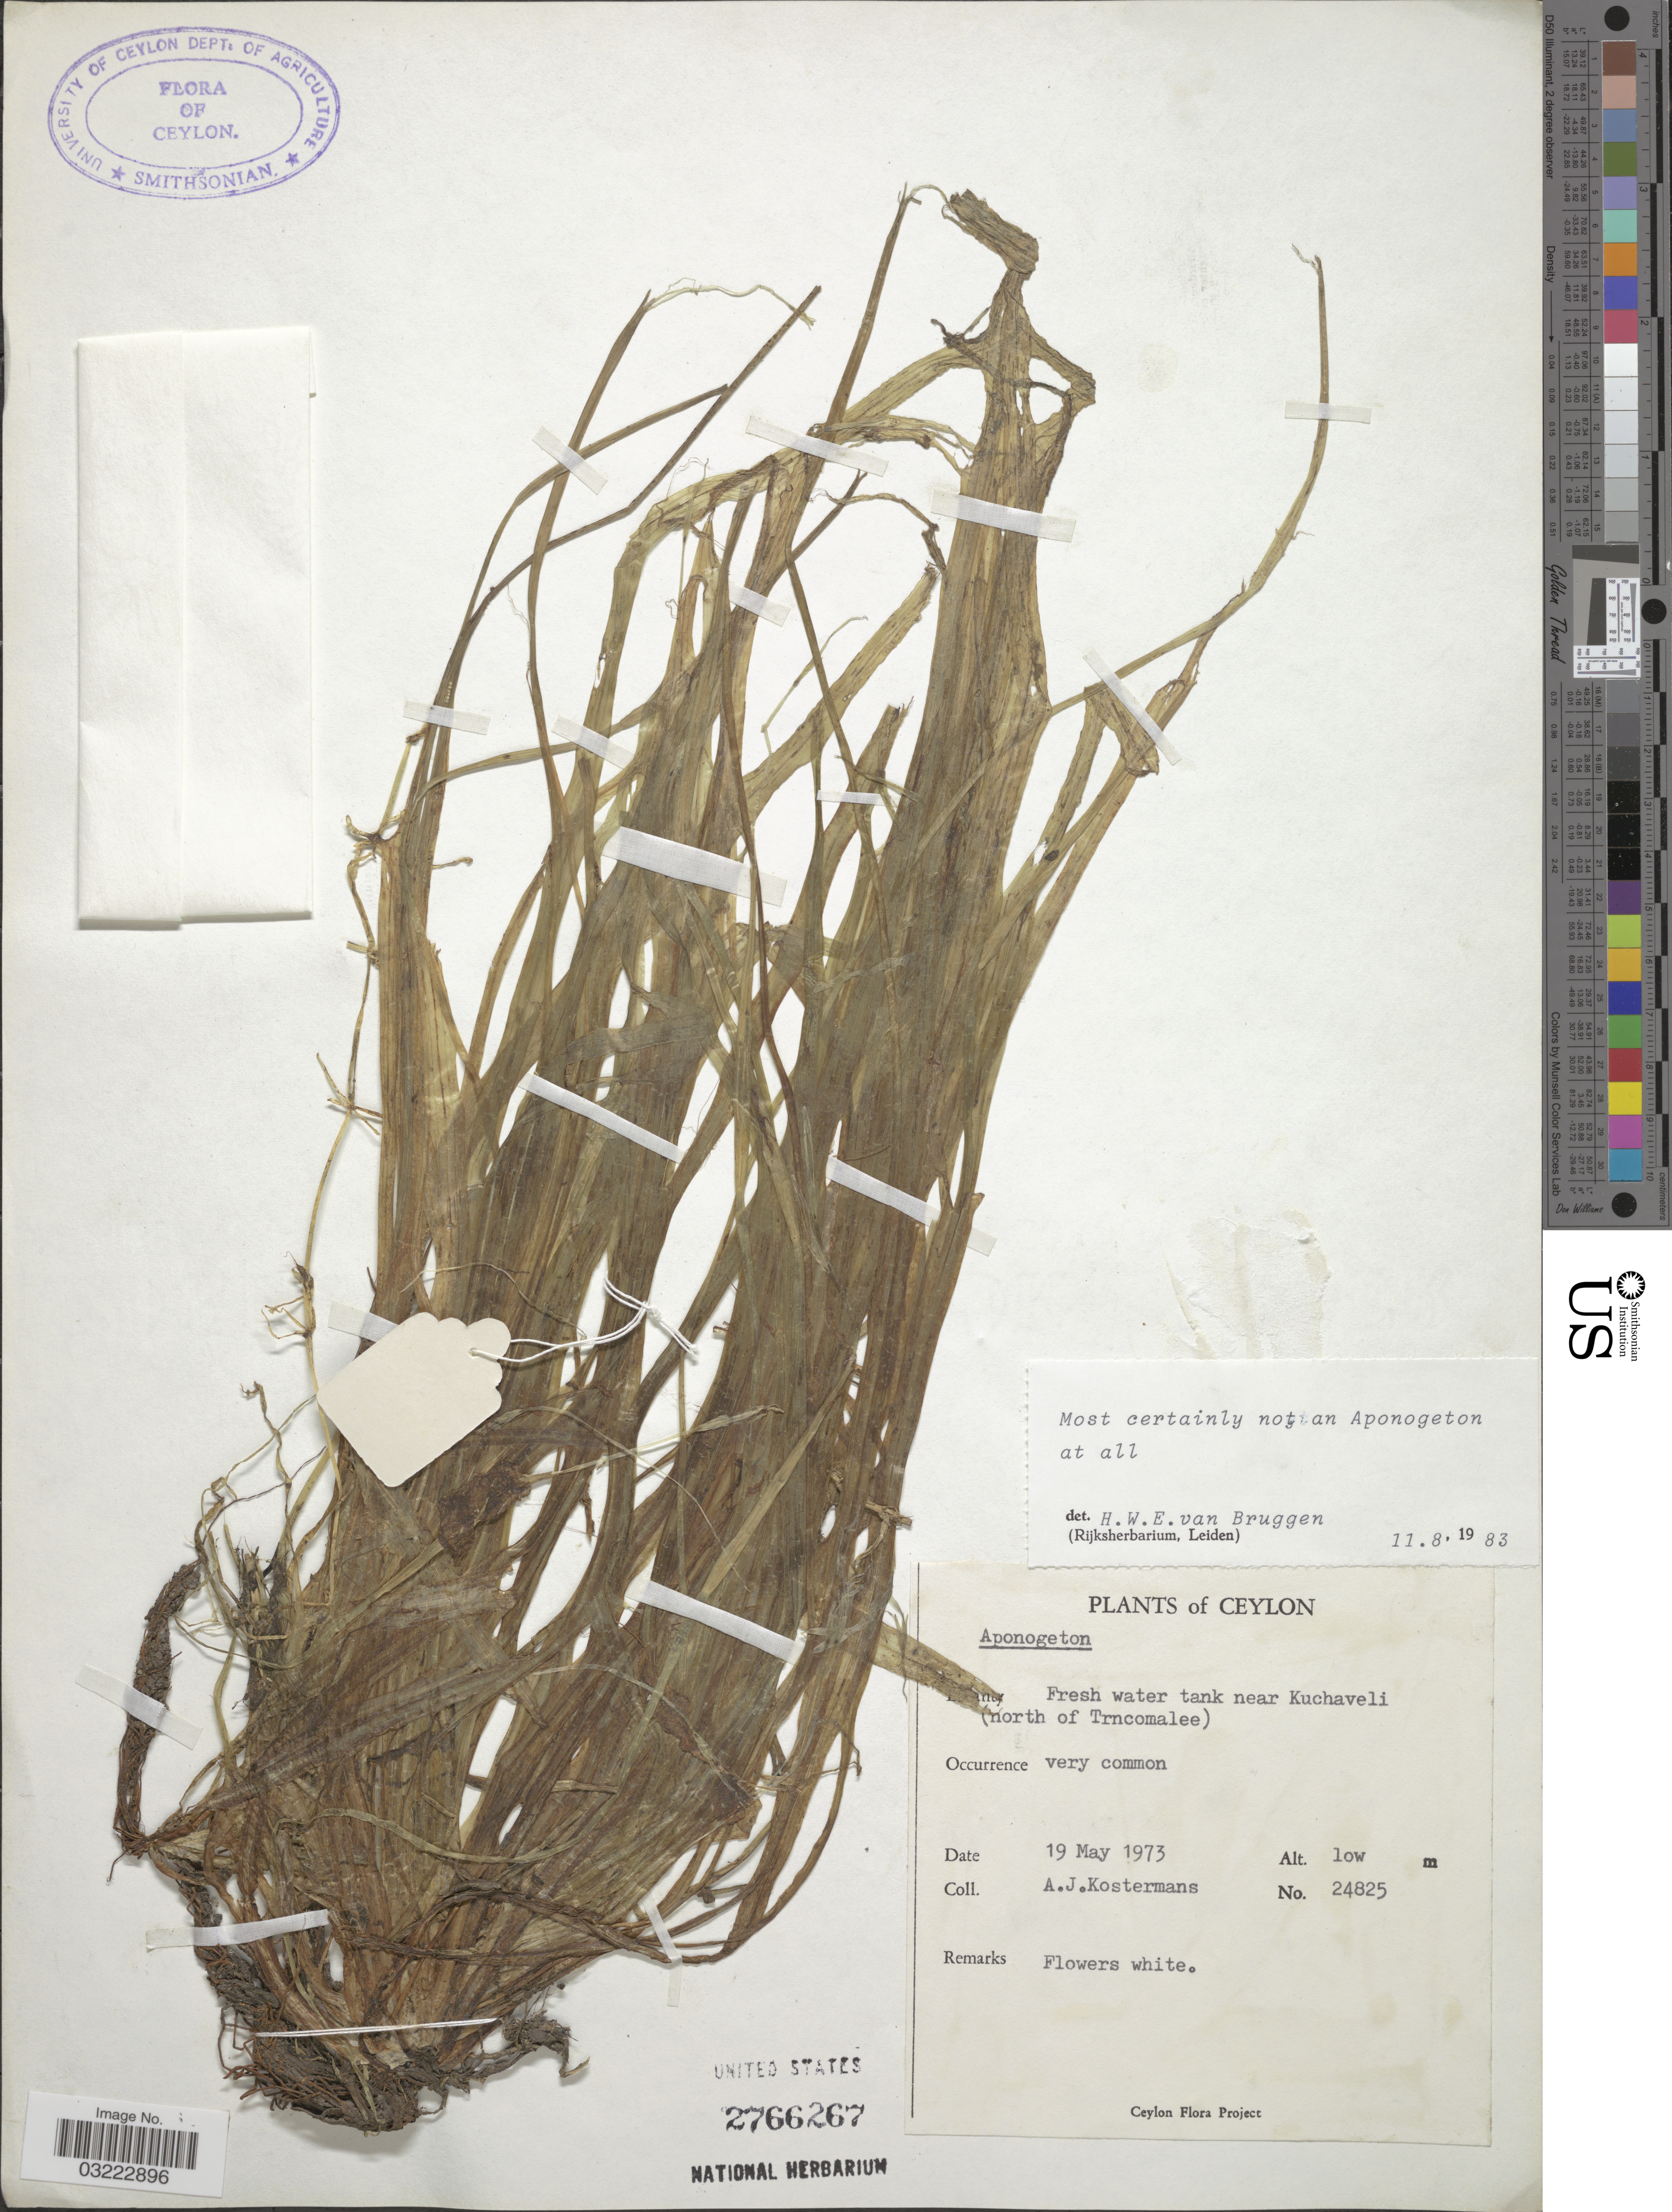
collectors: A. J. G. Kostermans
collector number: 24825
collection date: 1973-05-19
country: Sri Lanka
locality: Ceylon. Fresh water tank near Kuchaveli (north of Trncomalee).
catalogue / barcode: US 2766267